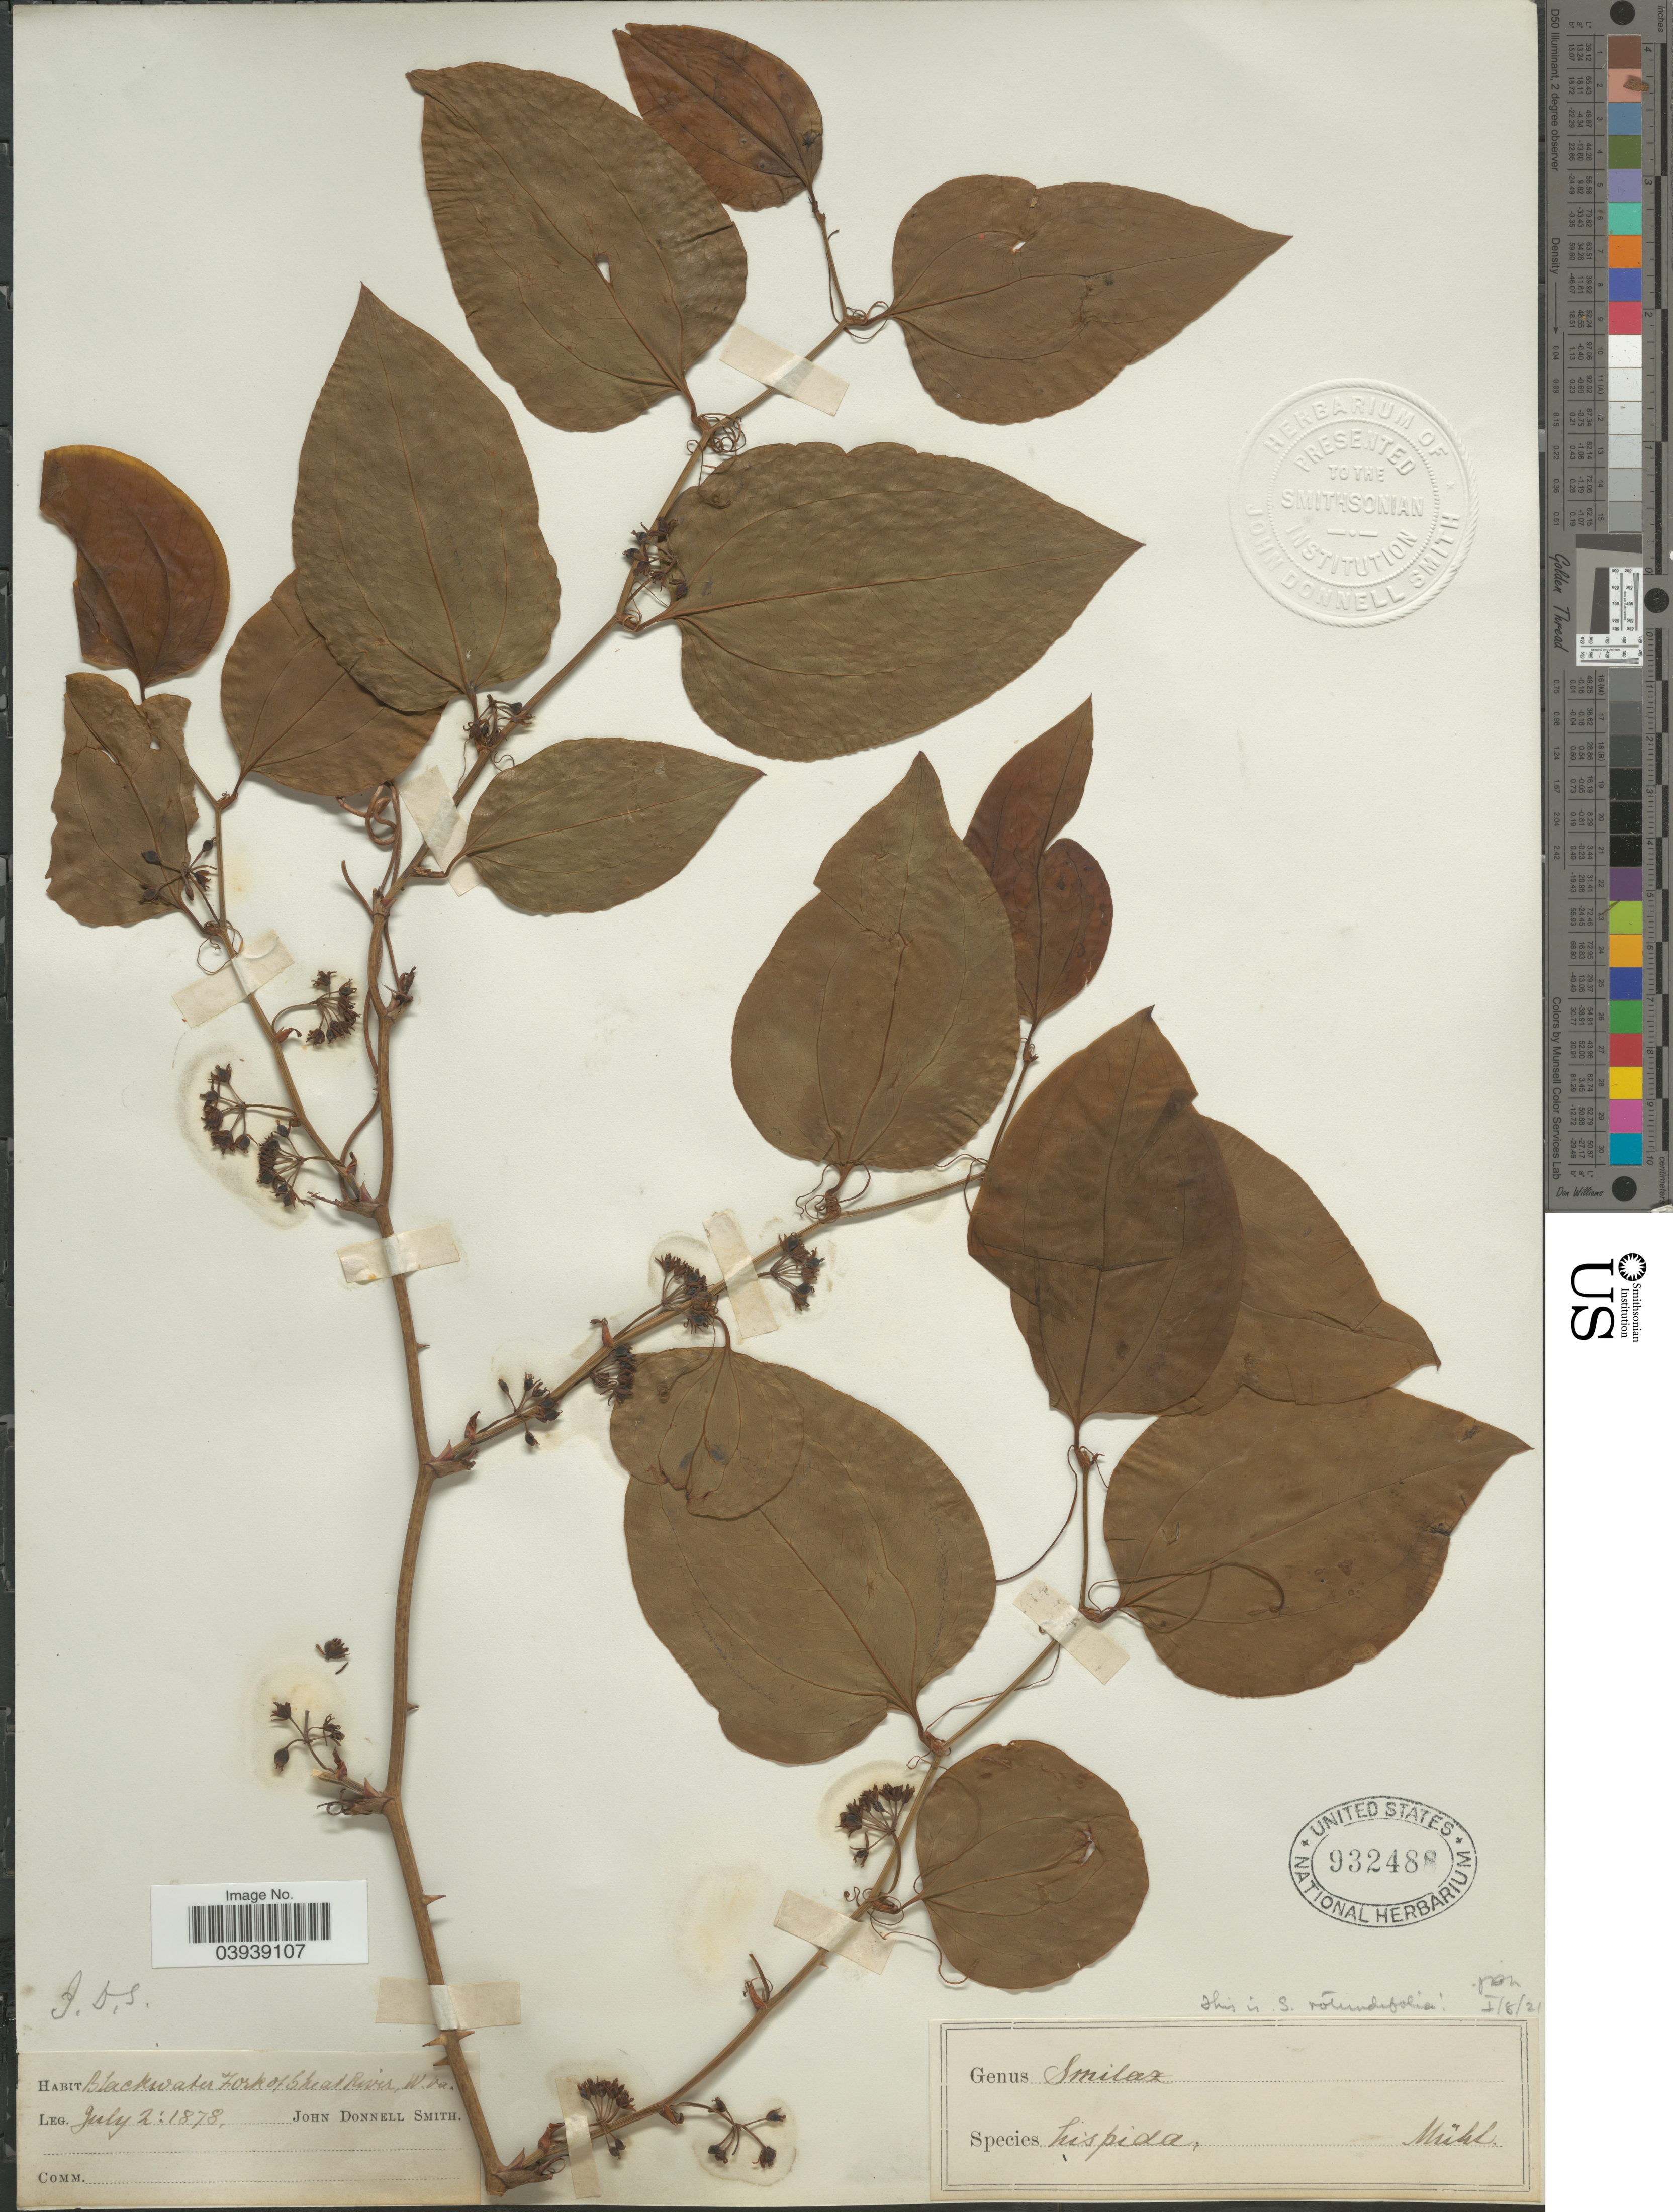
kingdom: Plantae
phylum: Tracheophyta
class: Liliopsida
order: Liliales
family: Smilacaceae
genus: Smilax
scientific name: Smilax rotundifolia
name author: L.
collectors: J. Donnell Smith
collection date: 1878-07-02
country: United States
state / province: West Virginia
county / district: Tucker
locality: Blackwater Fork of Cheat River.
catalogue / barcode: US 932488